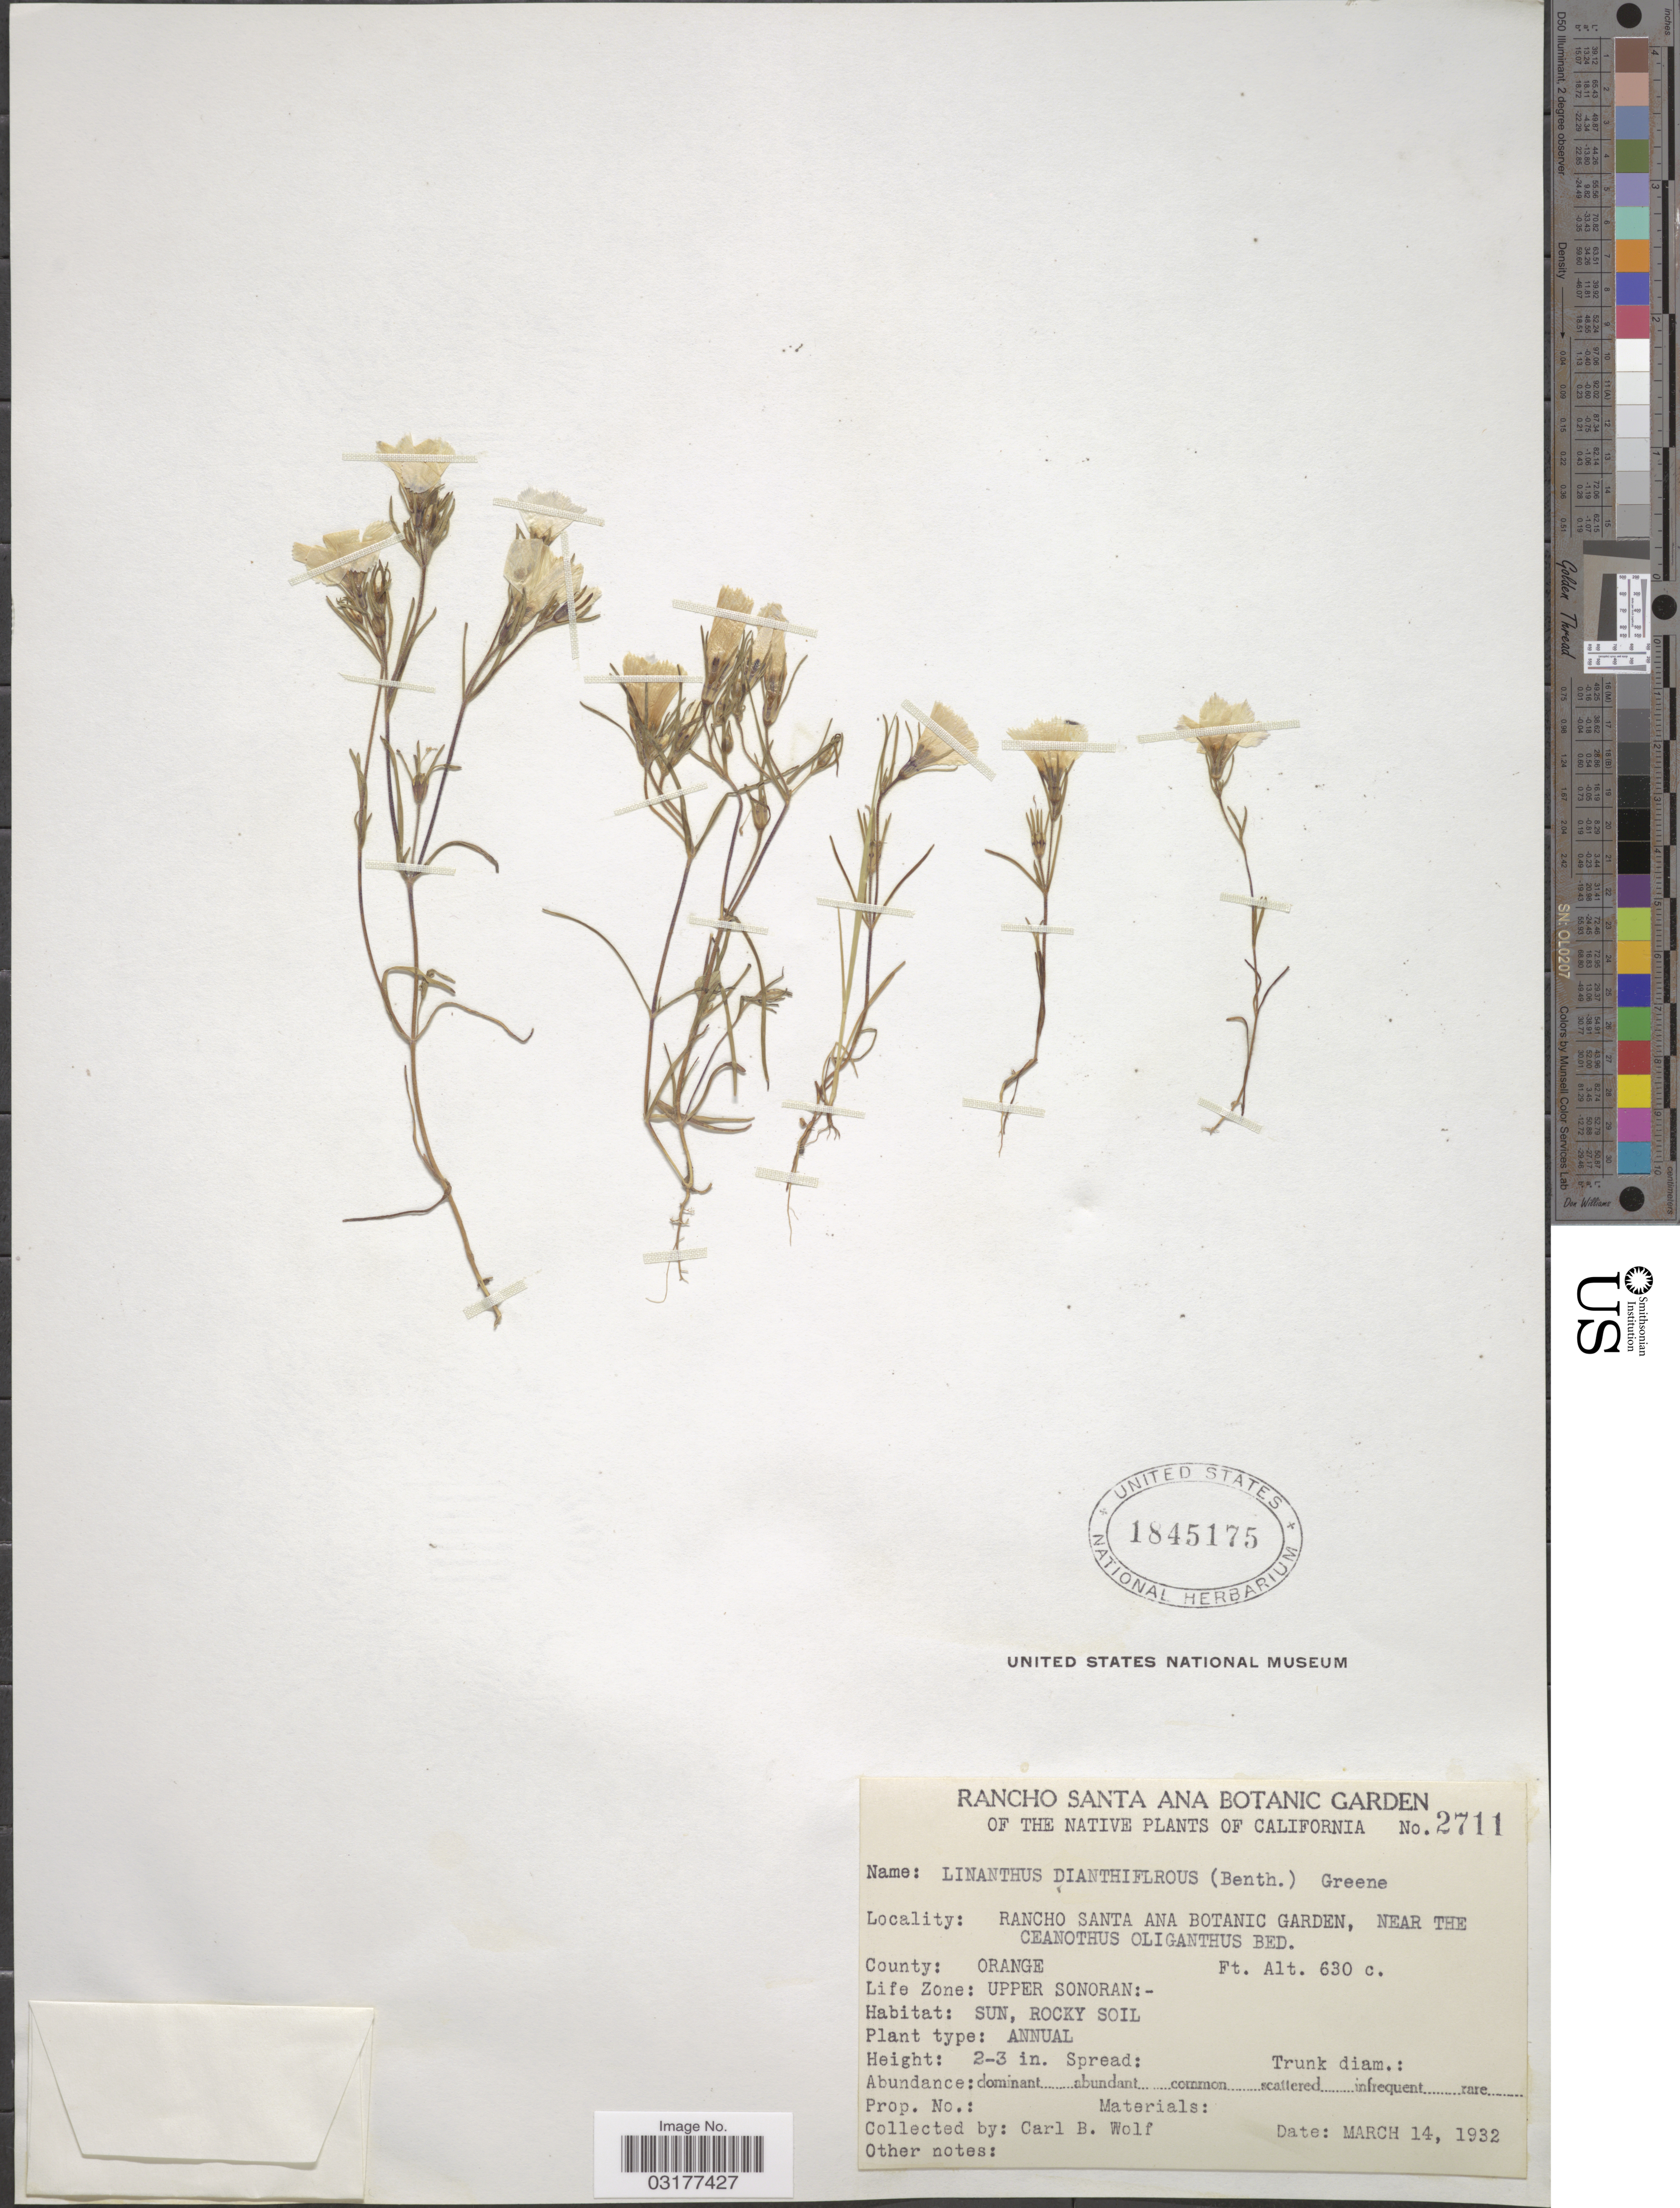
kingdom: Plantae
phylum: Tracheophyta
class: Magnoliopsida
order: Ericales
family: Polemoniaceae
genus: Linanthus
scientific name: Linanthus dianthiflorus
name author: (Benth.) Greene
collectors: C. B. Wolf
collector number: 2711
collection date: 1932-03-14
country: United States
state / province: California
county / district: Orange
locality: Rancho Santa Ana Botanic Garden, near the Ceanothus Oliganthus Bed. County: Orange. Life Zone: Upper Sonoran.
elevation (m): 192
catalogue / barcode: US 1845175